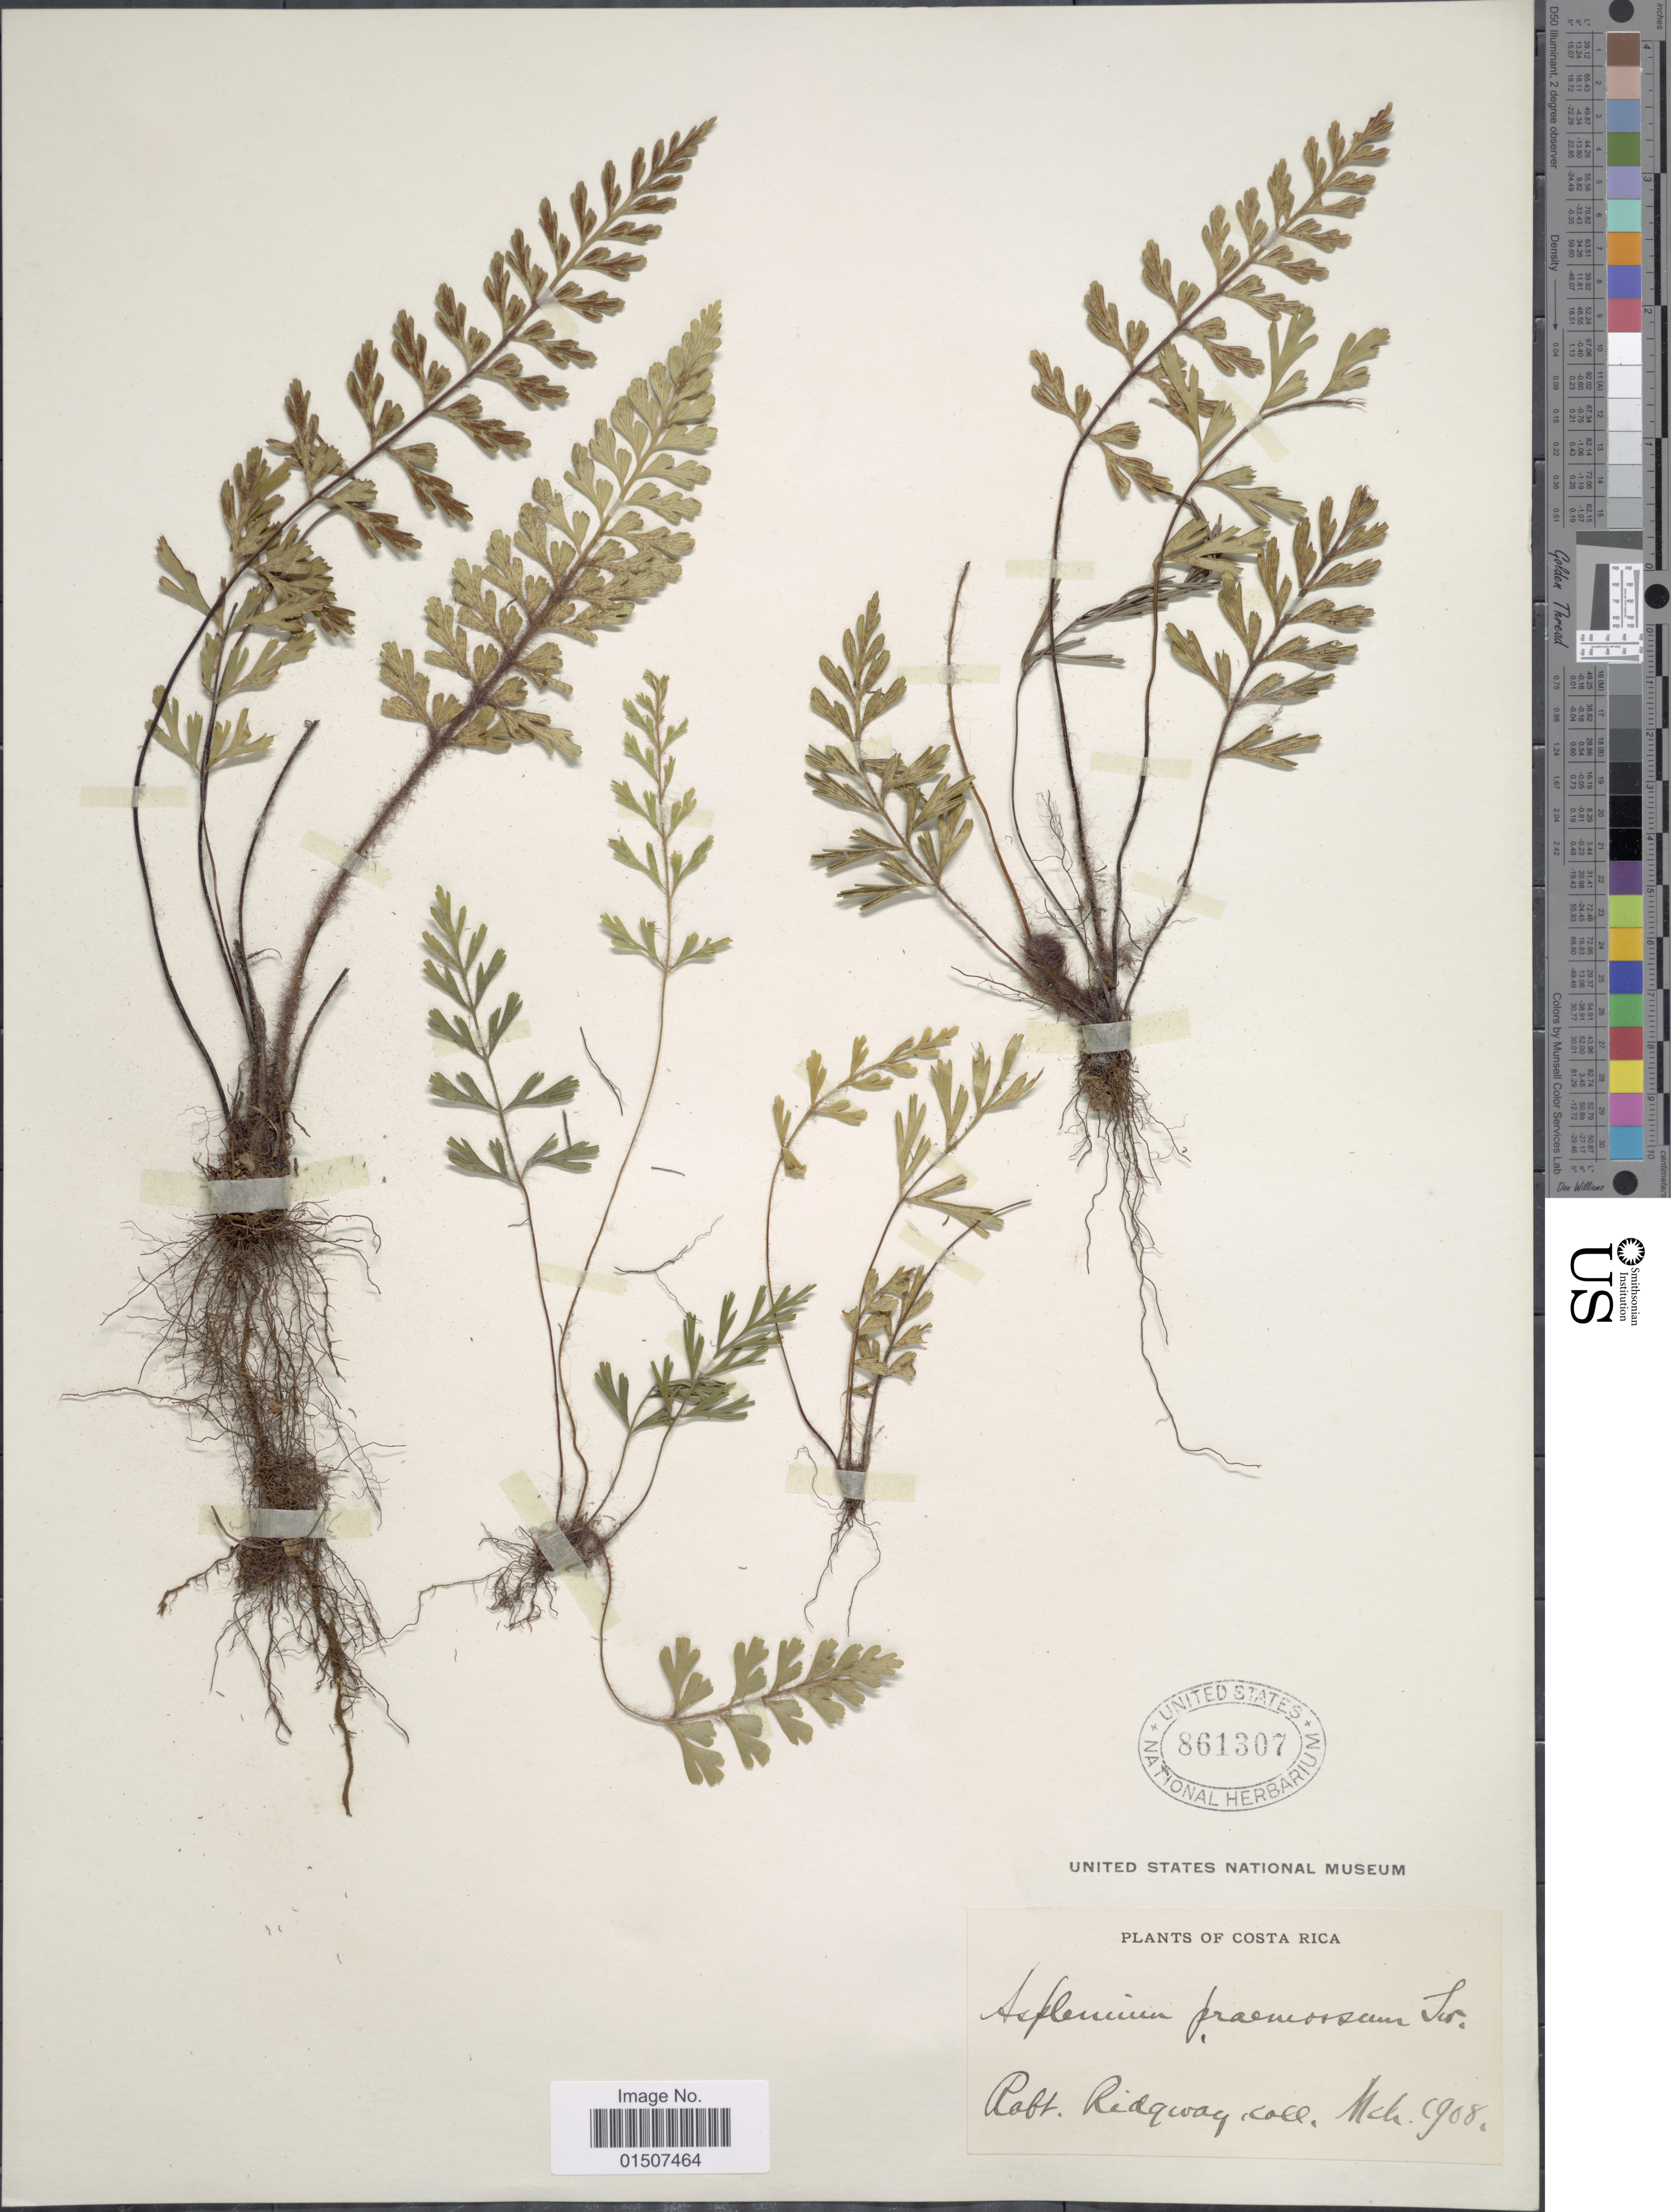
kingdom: Plantae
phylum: Tracheophyta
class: Polypodiopsida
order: Polypodiales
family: Aspleniaceae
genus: Asplenium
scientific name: Asplenium praemorsum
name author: Sw.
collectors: R. Ridgeway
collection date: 1908-03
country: Costa Rica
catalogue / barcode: US 861307